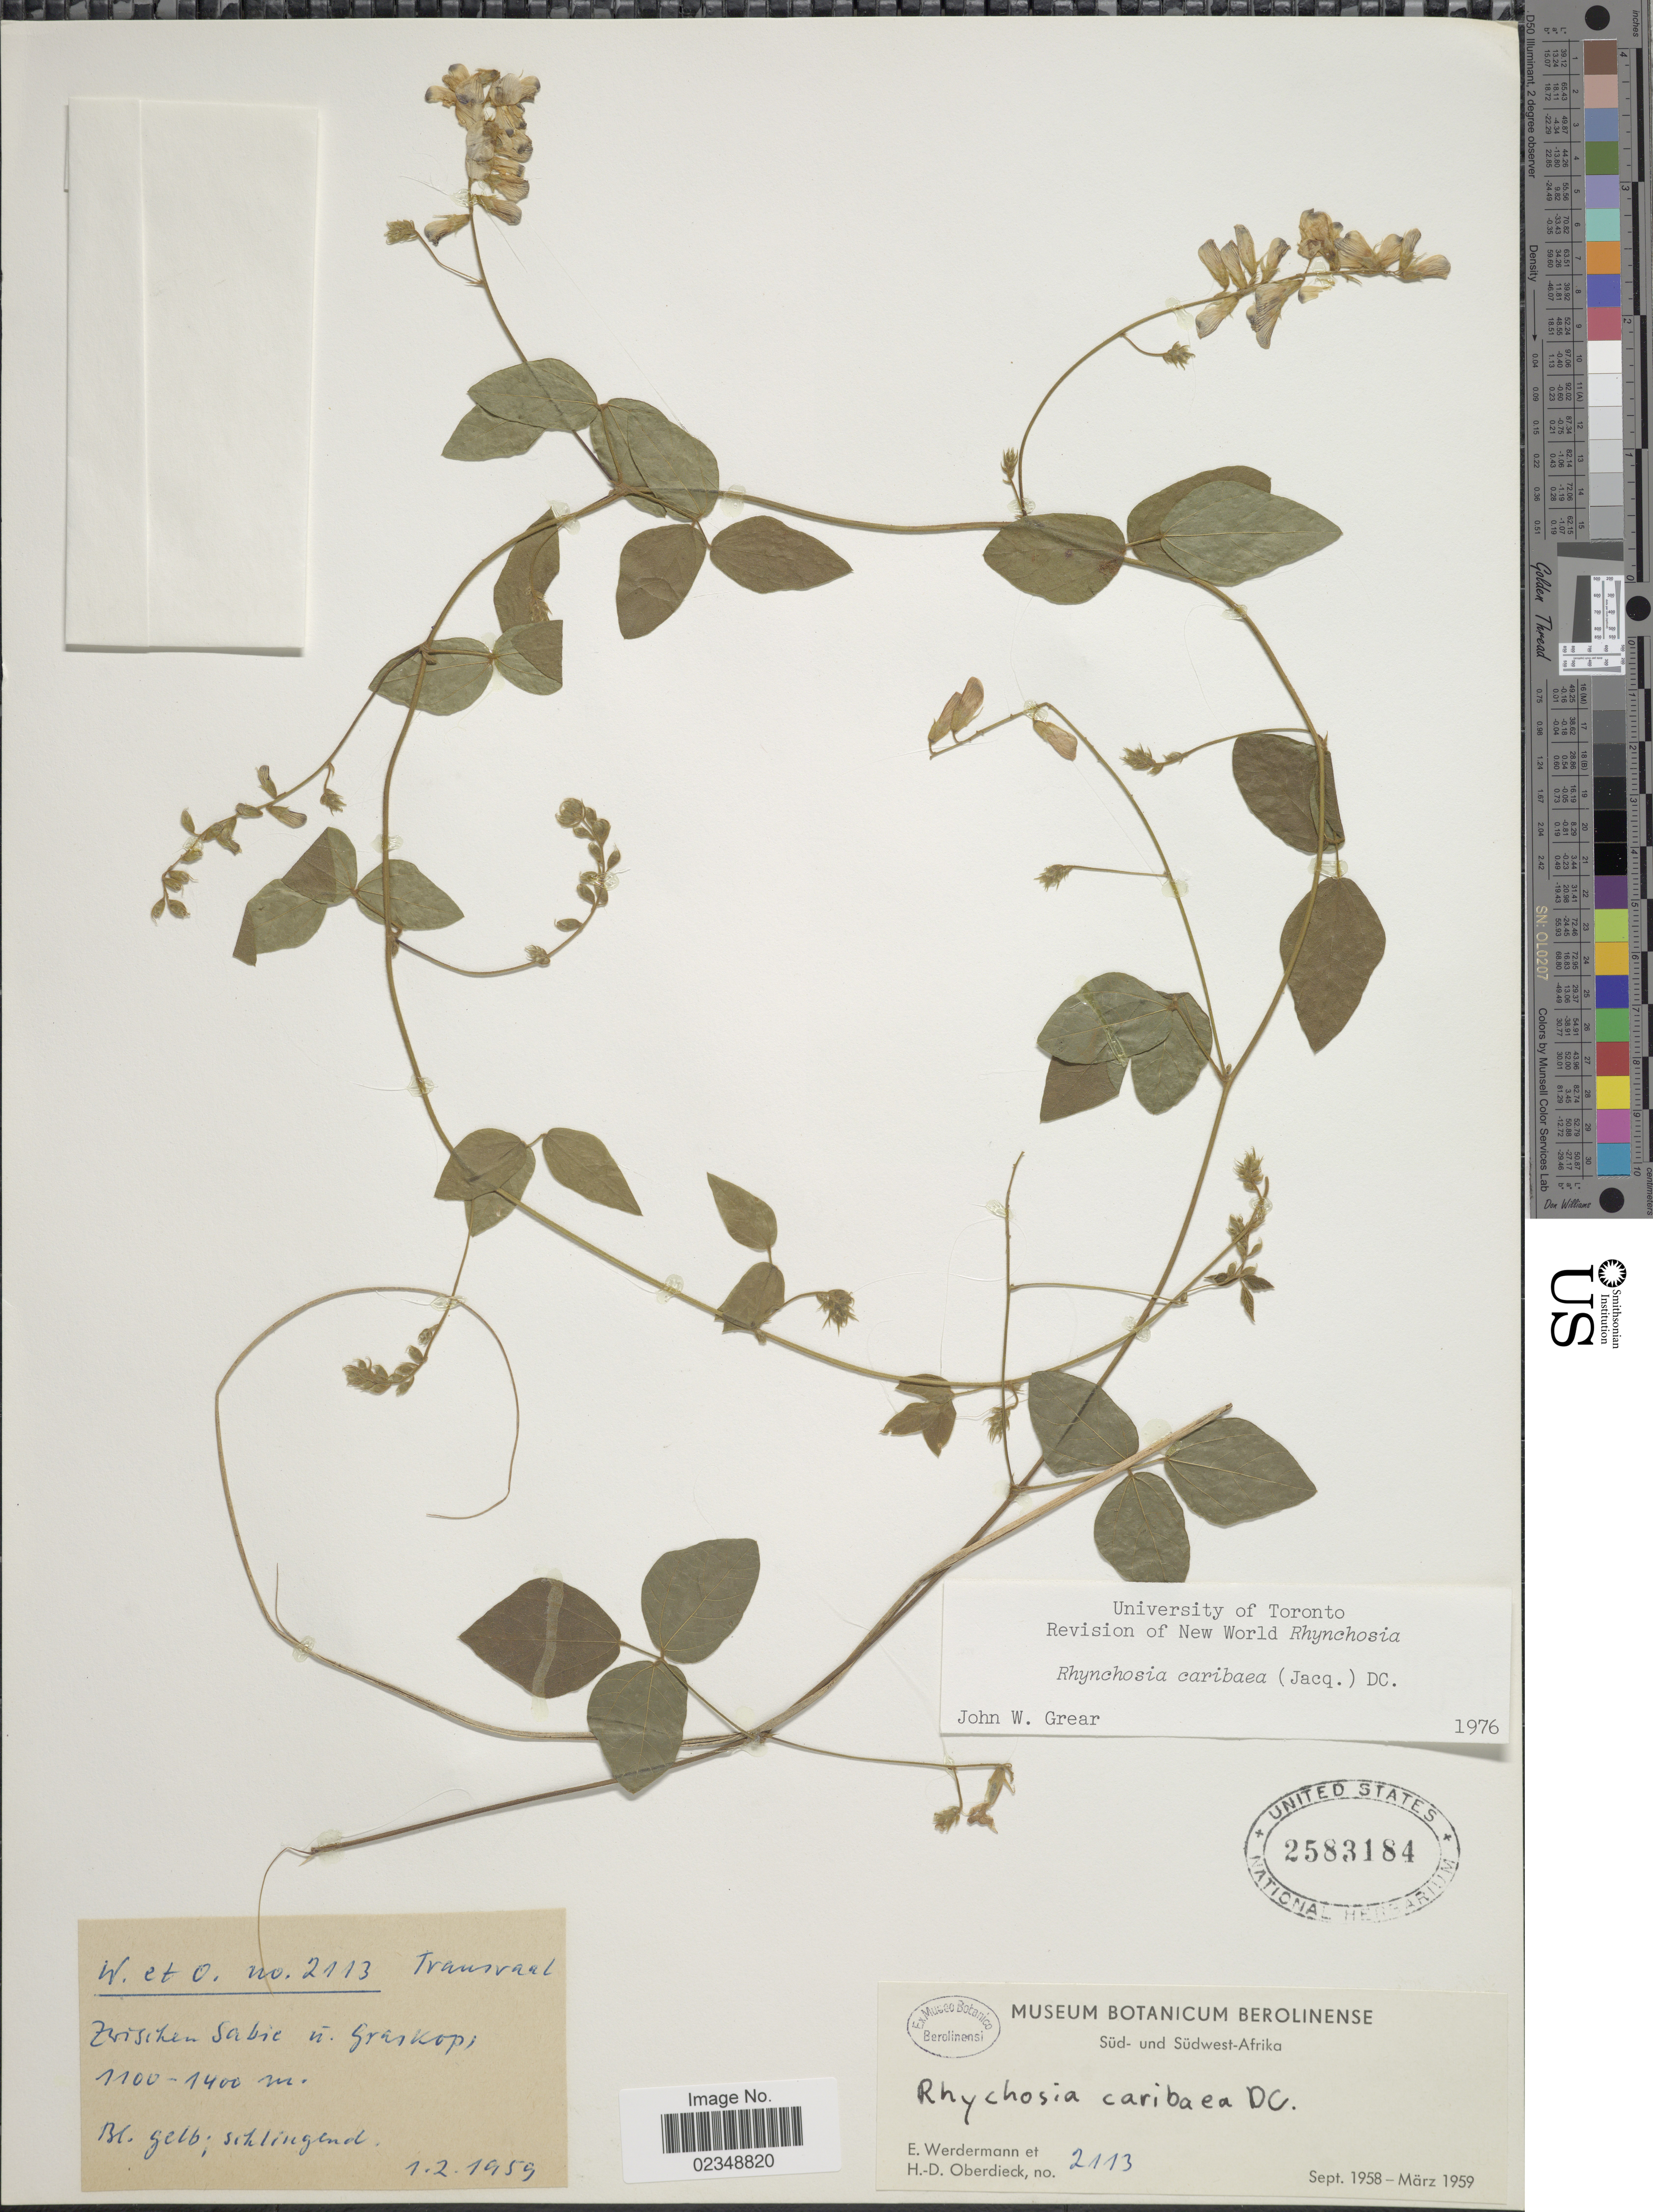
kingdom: Plantae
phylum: Tracheophyta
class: Magnoliopsida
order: Fabales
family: Fabaceae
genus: Rhynchosia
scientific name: Rhynchosia caribaea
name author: (Jacq.) DC.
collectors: E. Werdermann & H. Oberdieck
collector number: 2113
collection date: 1959-02-01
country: South Africa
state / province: Mpumalanga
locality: Süd- und Südwest-Afrika. Transvaal. Zwischen sabie n. Graskop.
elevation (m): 1100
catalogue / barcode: US 2583184